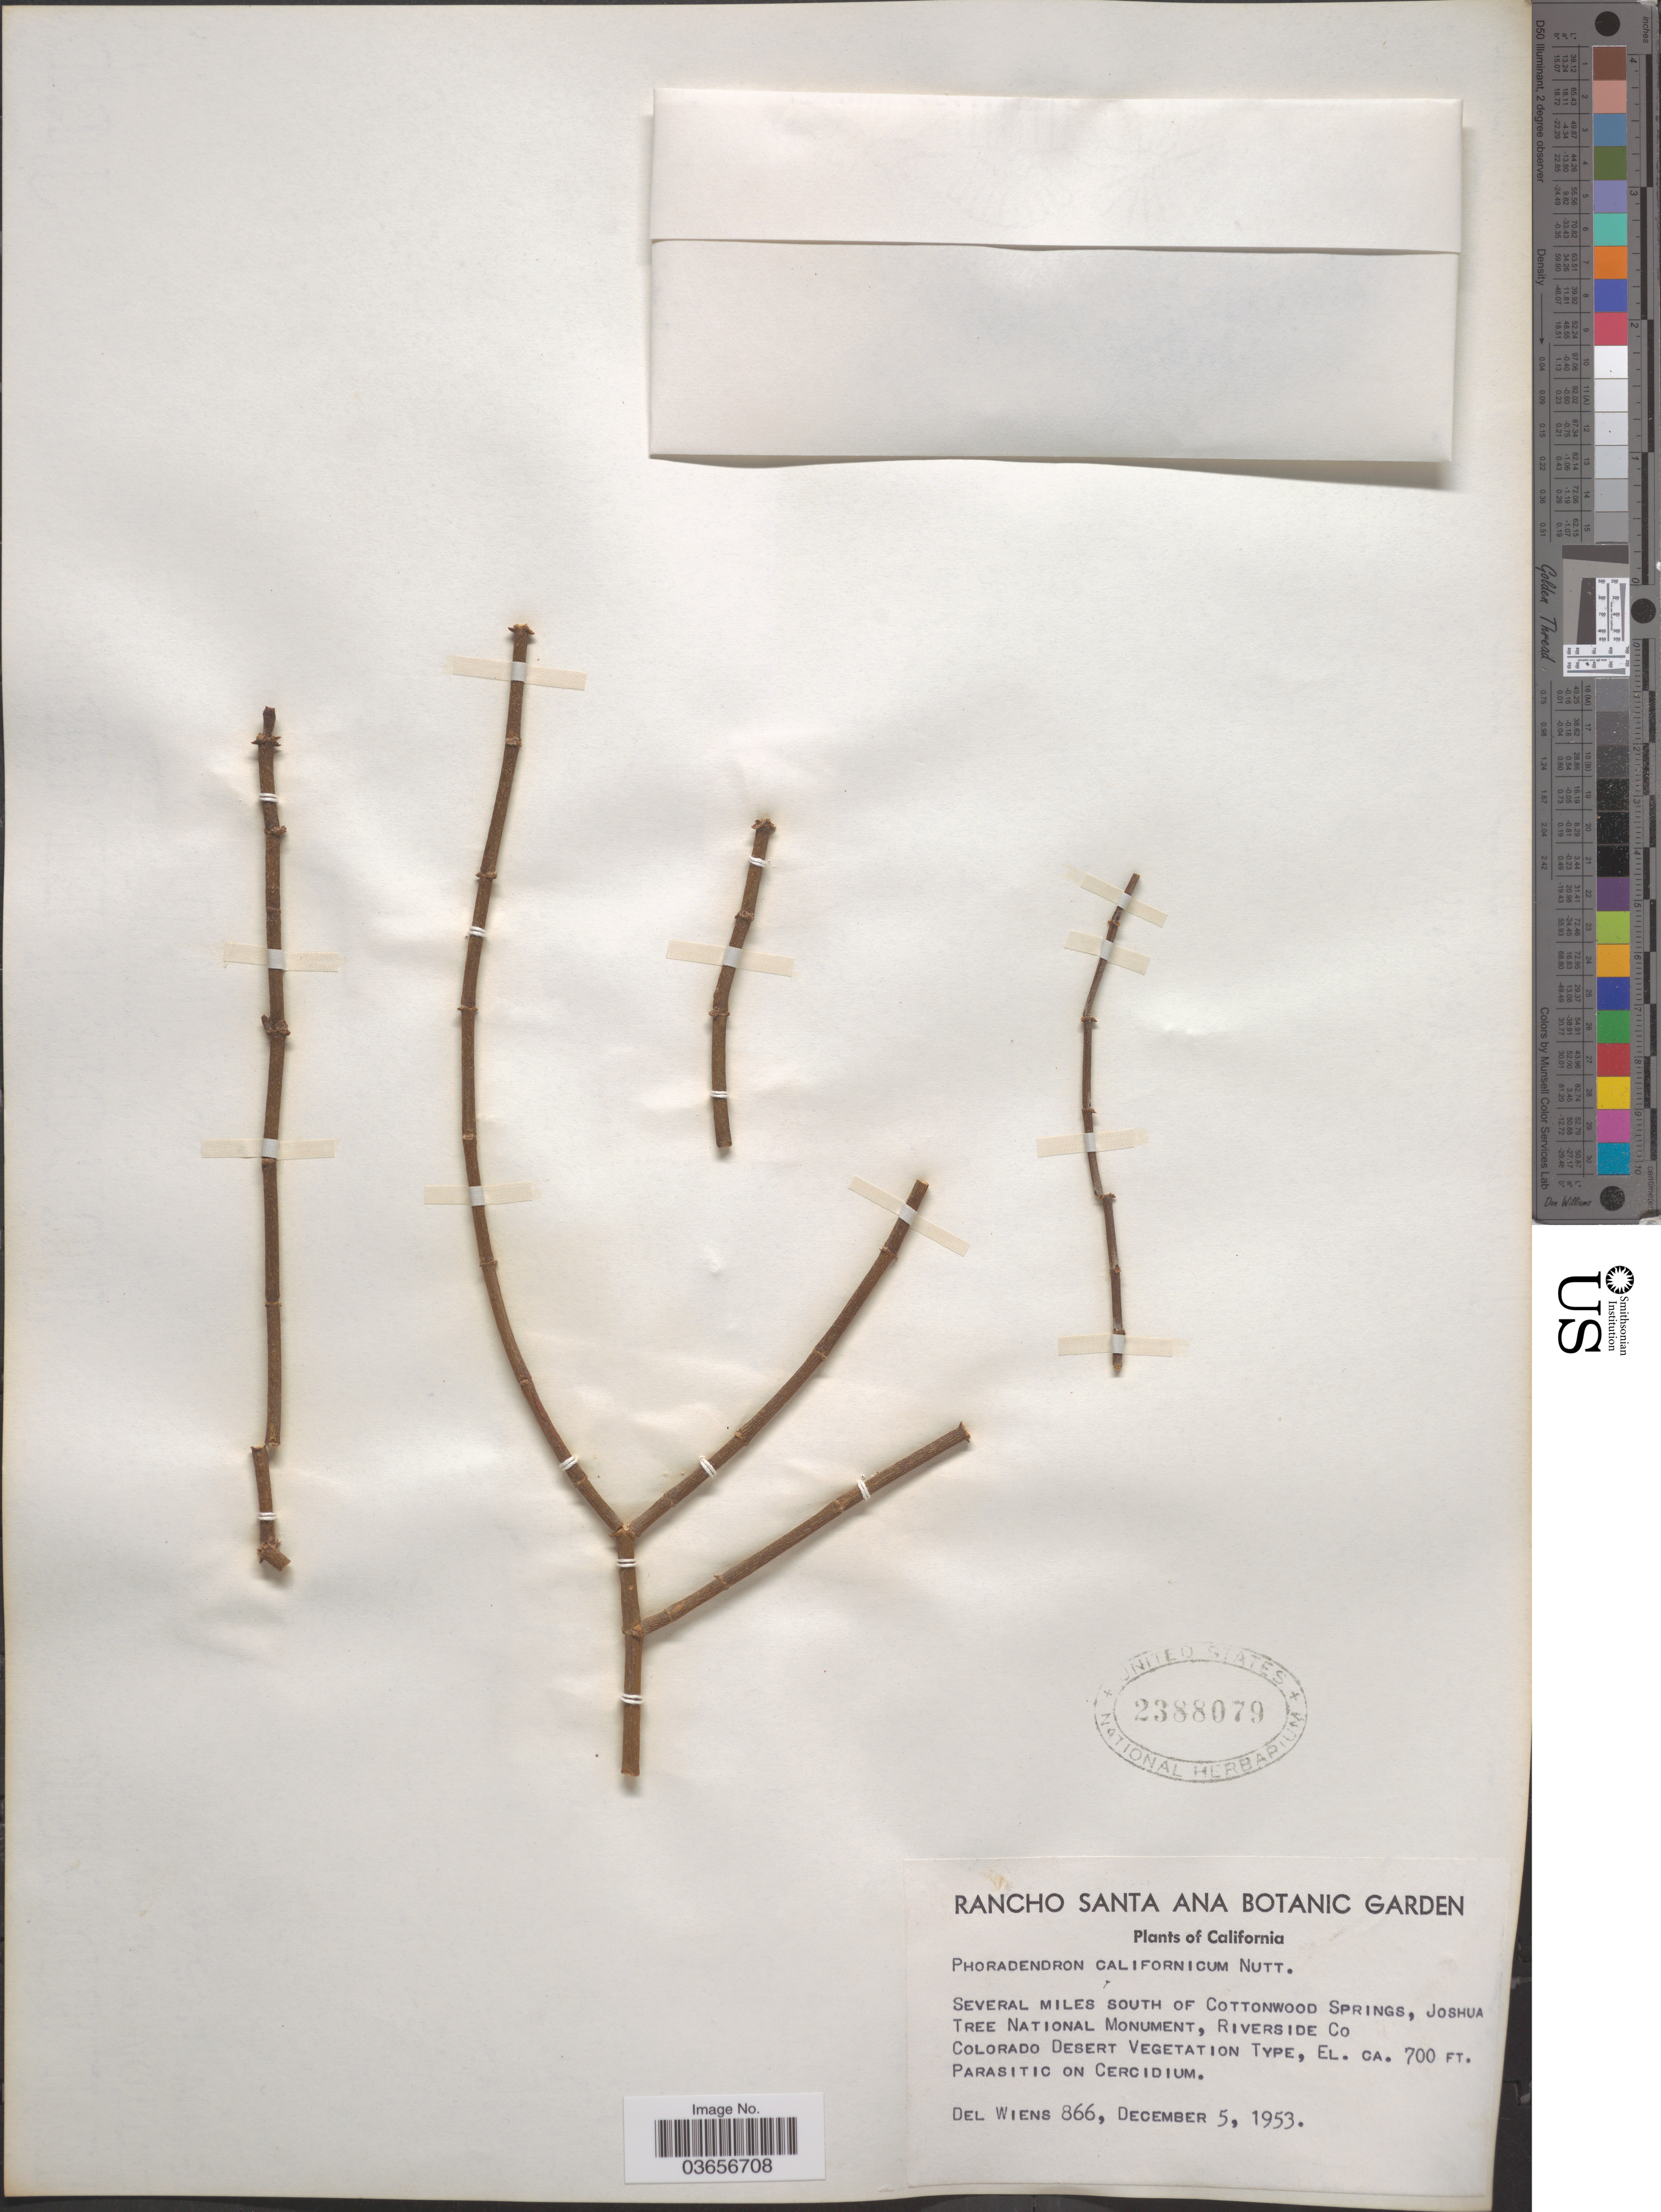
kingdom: Plantae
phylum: Tracheophyta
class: Magnoliopsida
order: Santalales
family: Viscaceae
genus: Phoradendron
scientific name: Phoradendron californicum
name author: Nutt.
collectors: D. Wiens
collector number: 866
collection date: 1953-12-05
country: United States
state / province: California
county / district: Riverside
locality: Several miles south of Cottonwood Springs, Joshua Tree National Monument, Riverside Co Colorado Desert Vegetation.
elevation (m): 213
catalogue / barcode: US 2388079